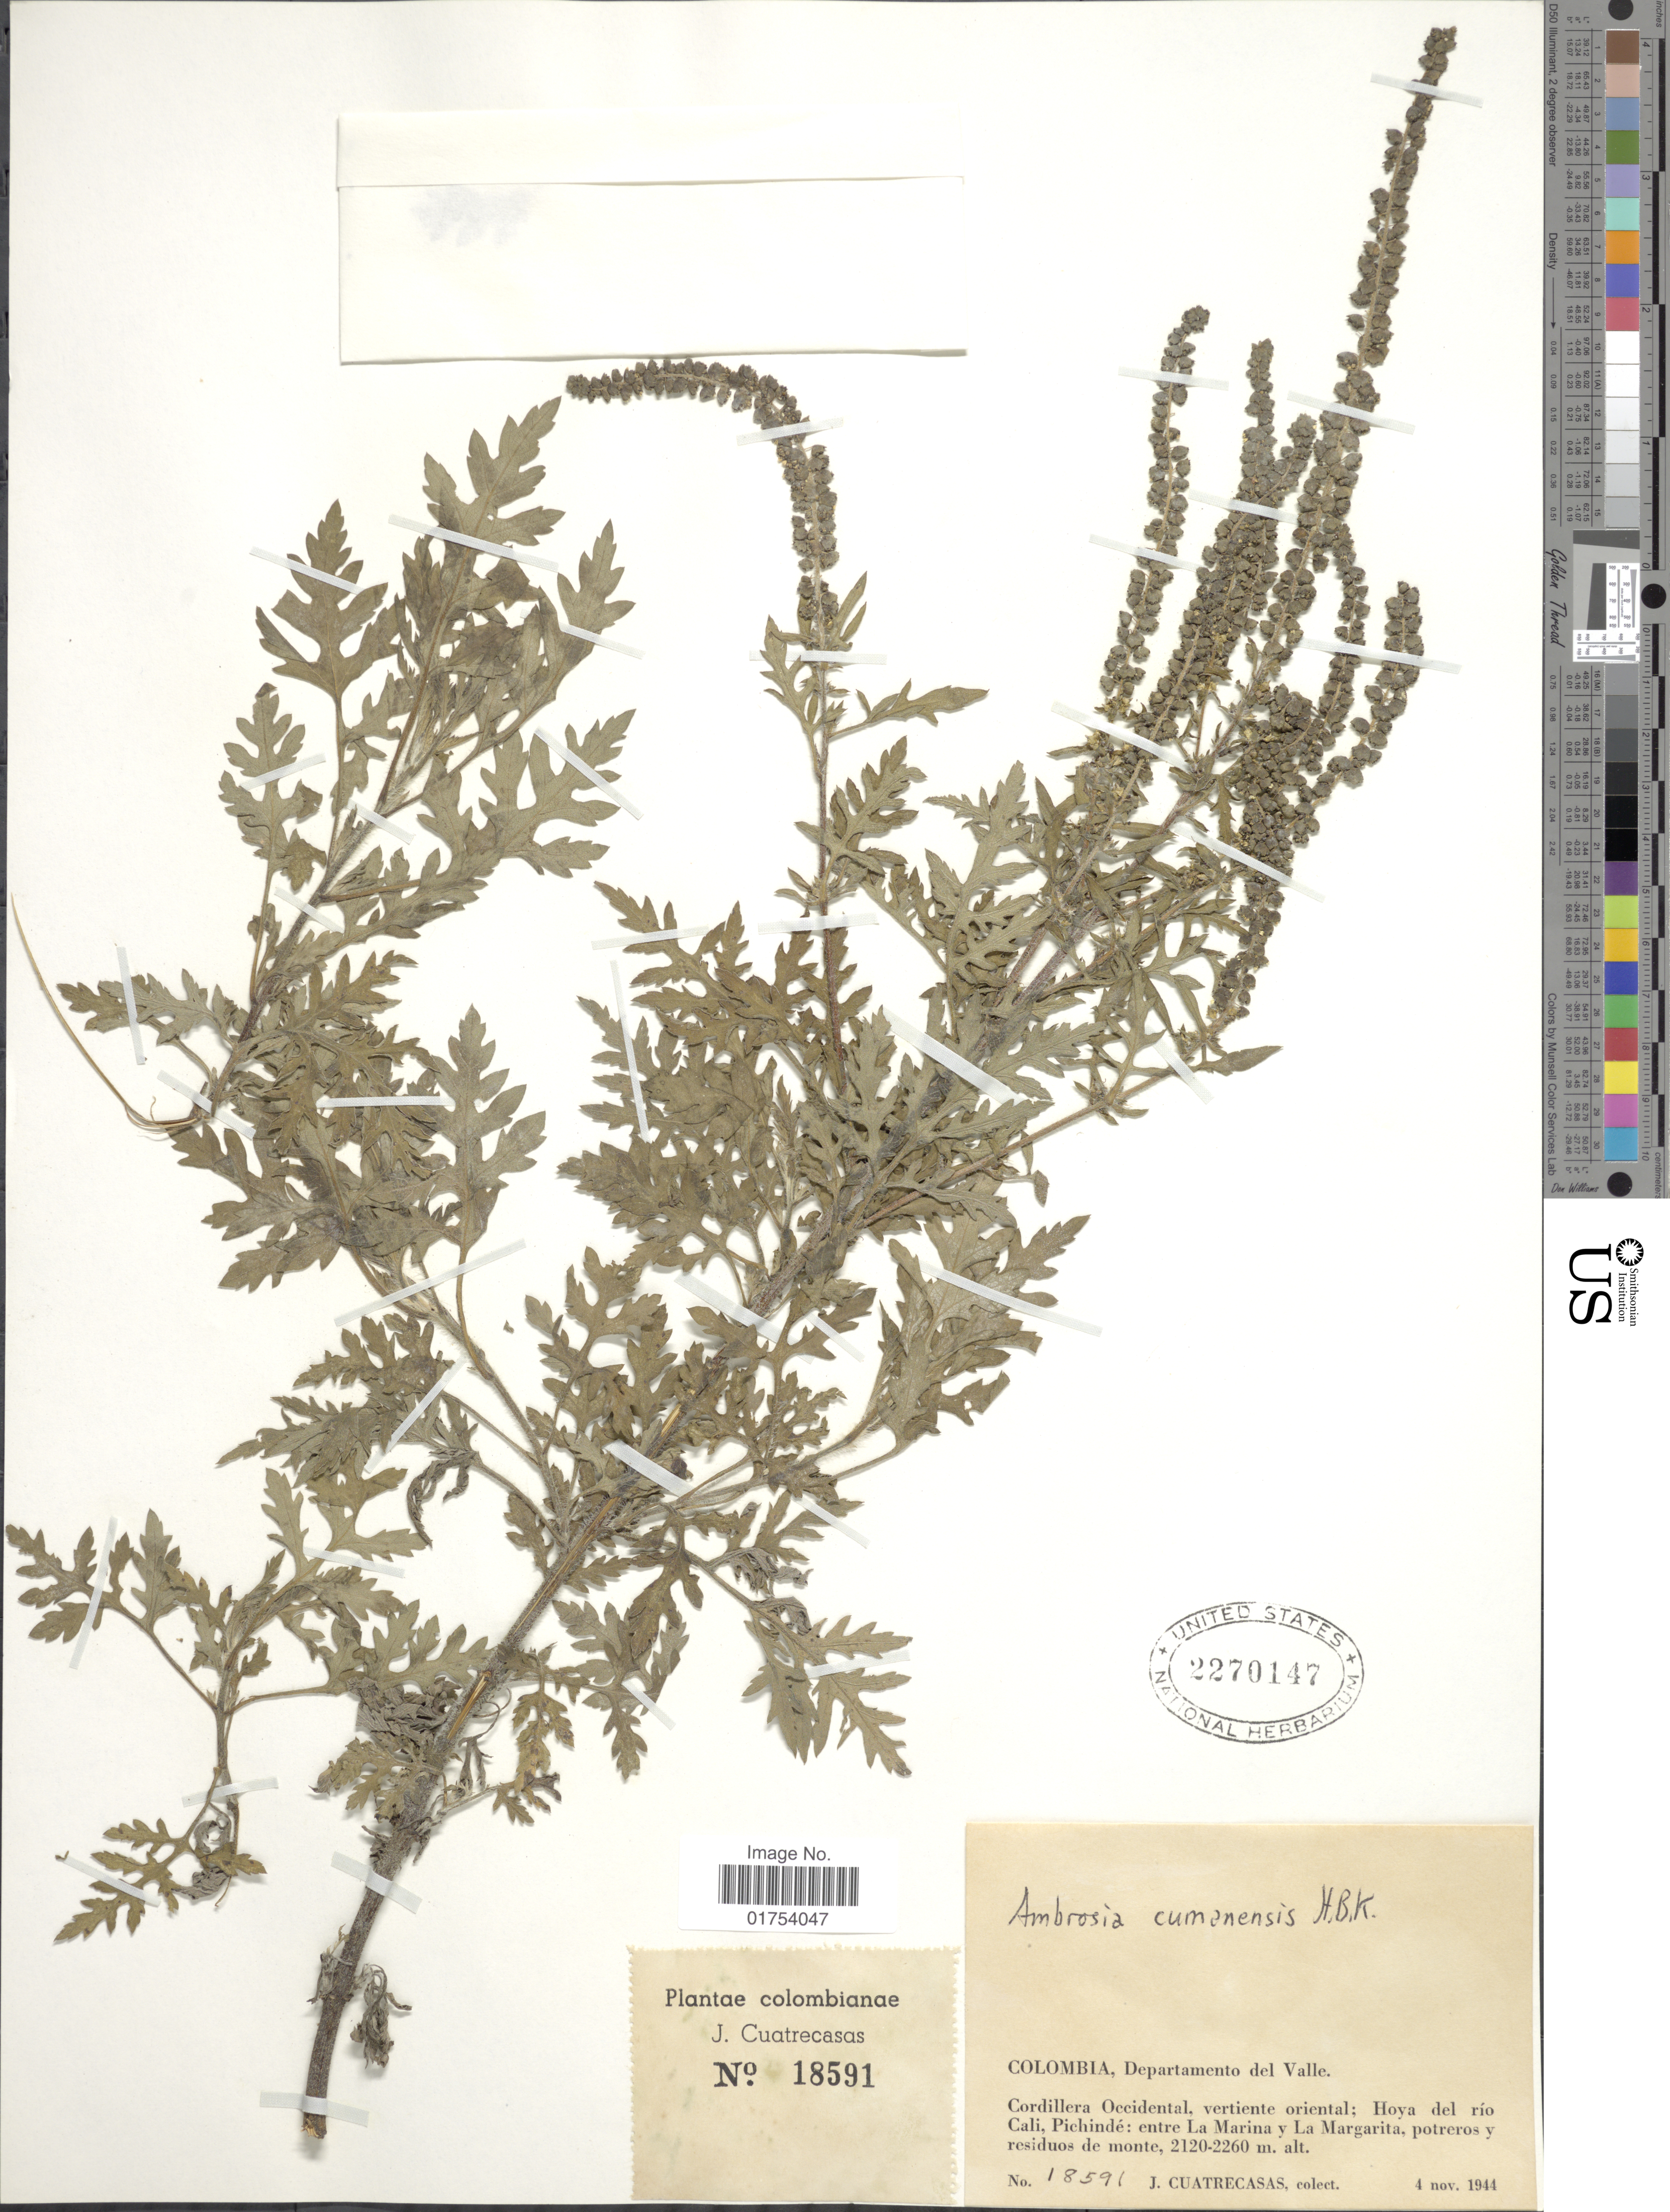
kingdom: Plantae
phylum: Tracheophyta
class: Magnoliopsida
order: Asterales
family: Asteraceae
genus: Ambrosia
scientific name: Ambrosia peruviana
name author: Willd.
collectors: J. Cuatrecasas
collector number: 18591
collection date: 1944-11-04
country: Colombia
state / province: Valle del Cauca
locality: Departamento del Valle. Cordillera Occidental, vertiente oriental; Hoya del rio Cali, Pichinde: entre La Marina y La Margarita, potreros y residuos de monte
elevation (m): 2120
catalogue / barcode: US 2270147